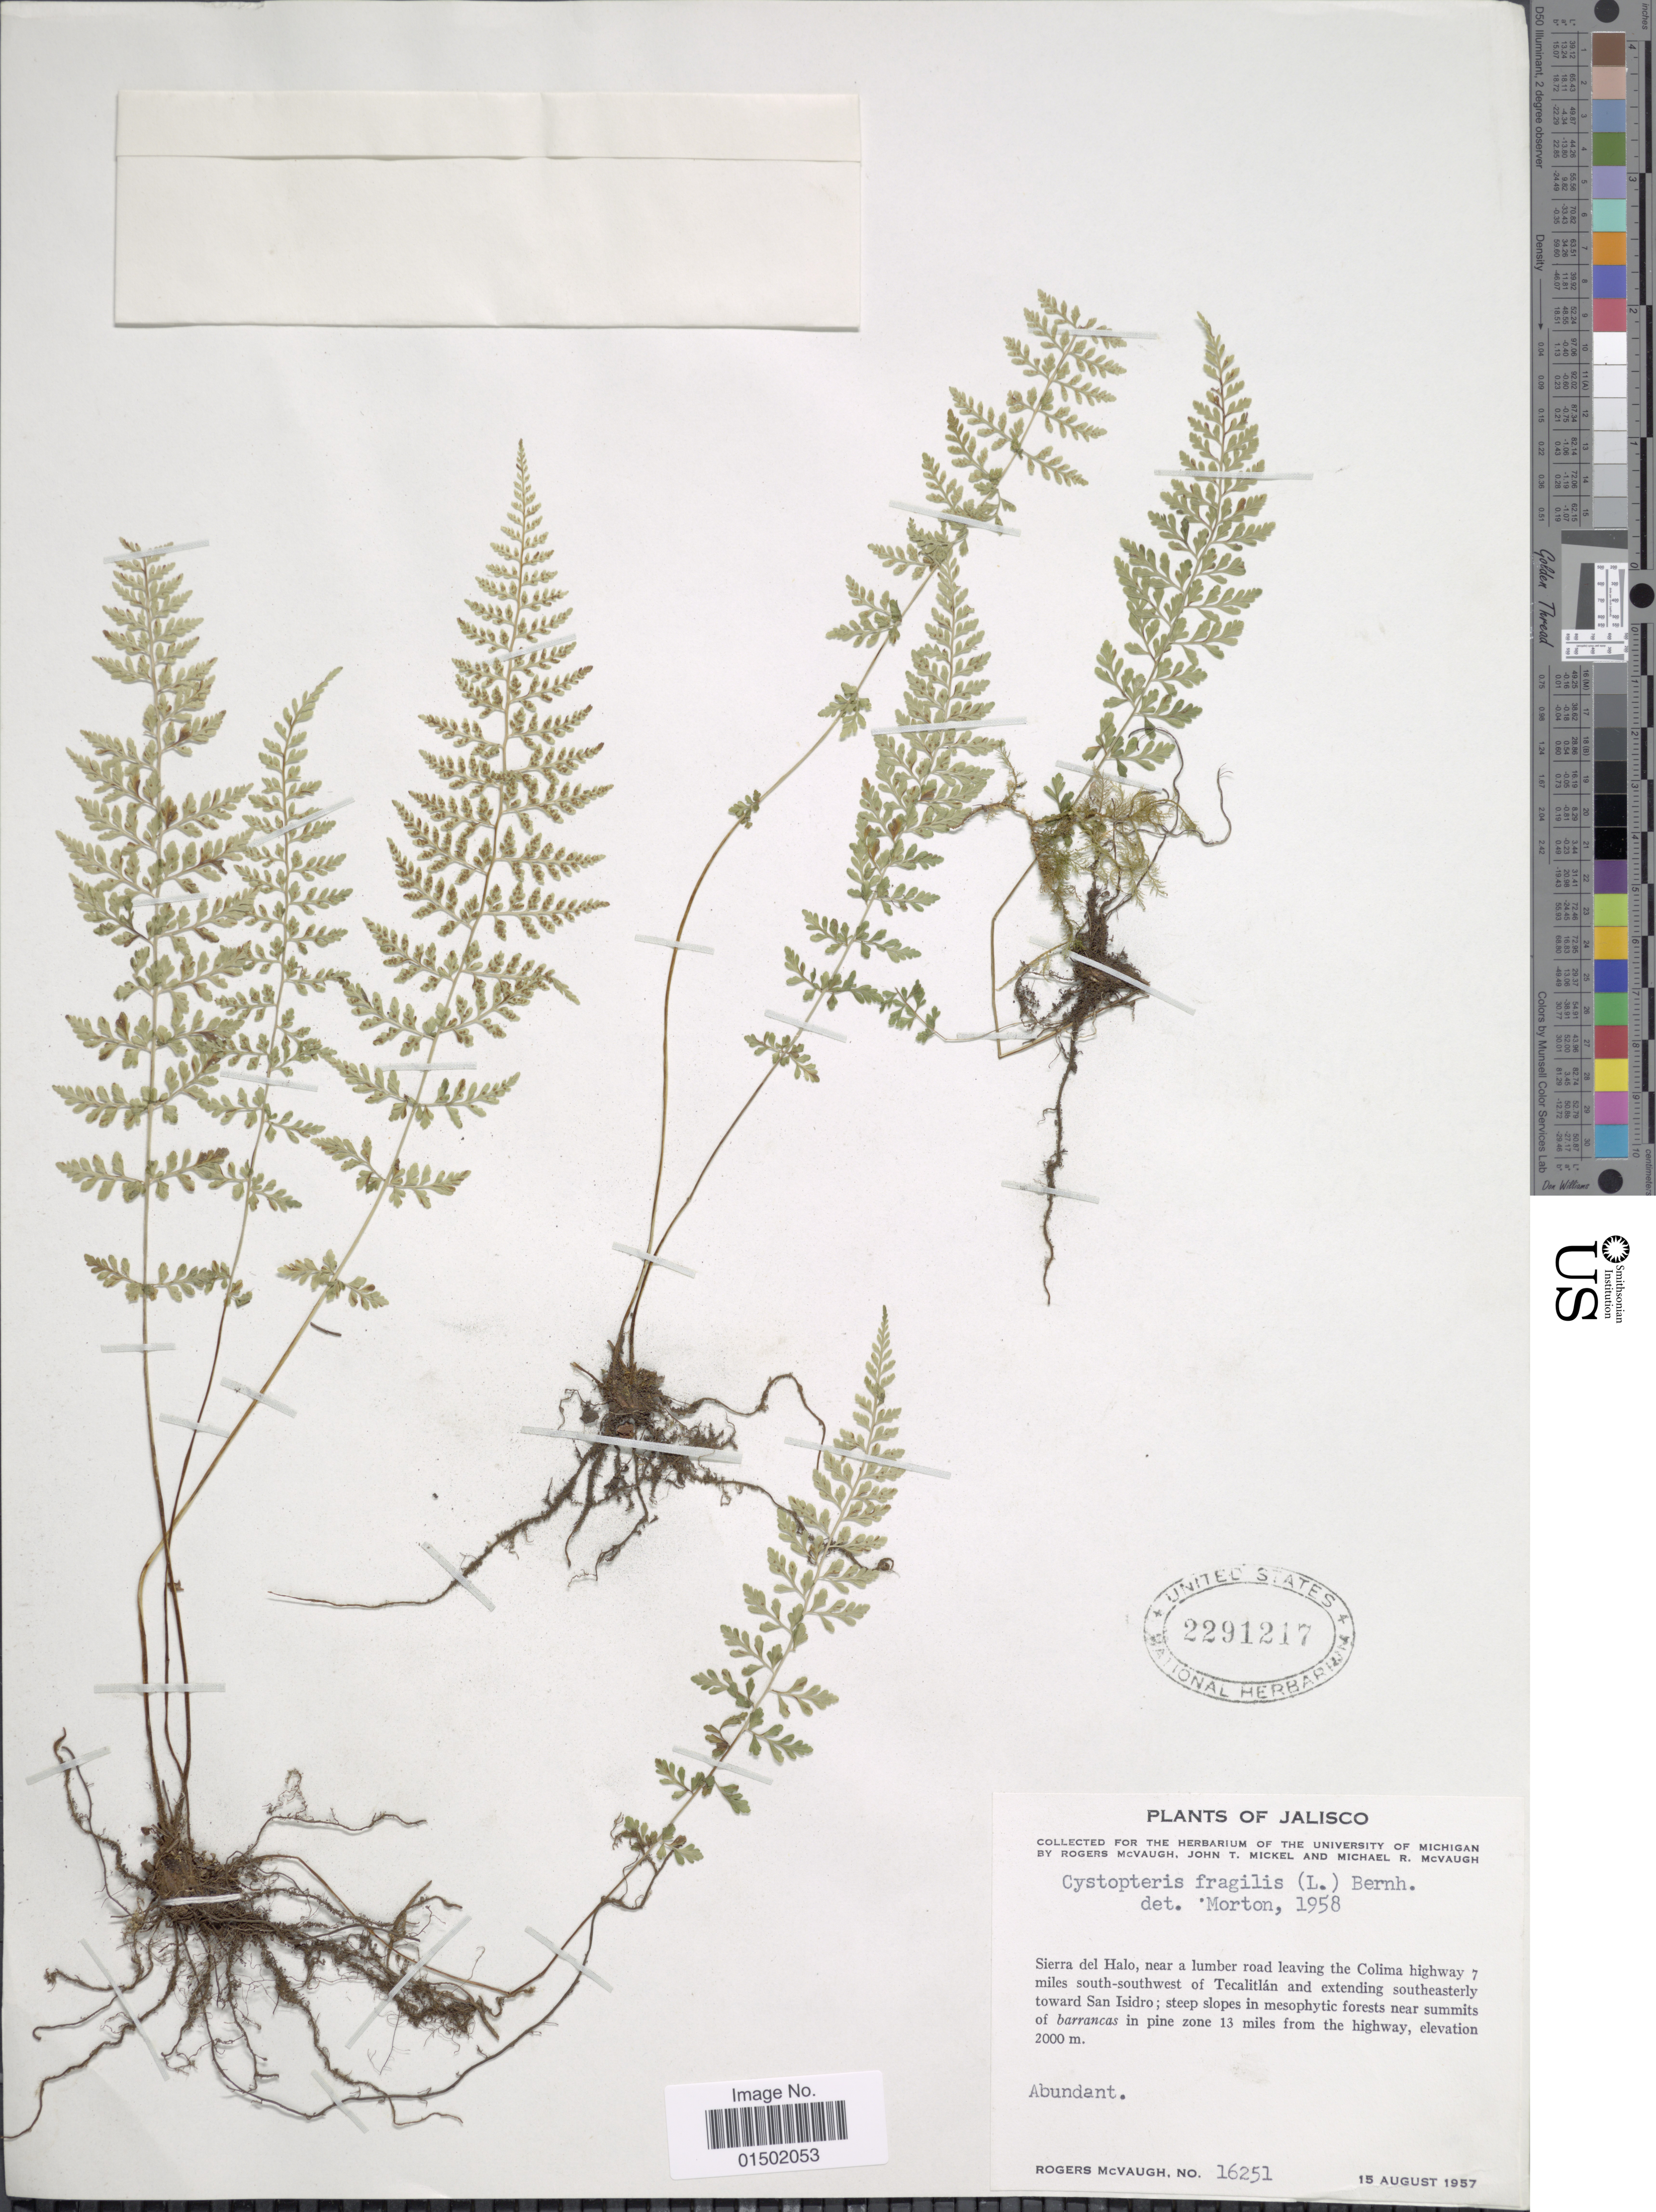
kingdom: Plantae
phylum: Tracheophyta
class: Polypodiopsida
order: Polypodiales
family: Cystopteridaceae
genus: Cystopteris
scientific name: Cystopteris fragilis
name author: (L.) Bernh.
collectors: R. McVaugh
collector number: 16251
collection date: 1957-08-15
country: Mexico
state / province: Jalisco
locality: Sierra del Halo, near a lumber road leaving the Colima Highway 7 miles south-southwest of Tecalitlan and extending southeasterly toward San Isidro; steep slopes in mesophytic forests near summits of barrancas in pine zone 13 miles from the highway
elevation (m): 2000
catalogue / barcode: US 2291217